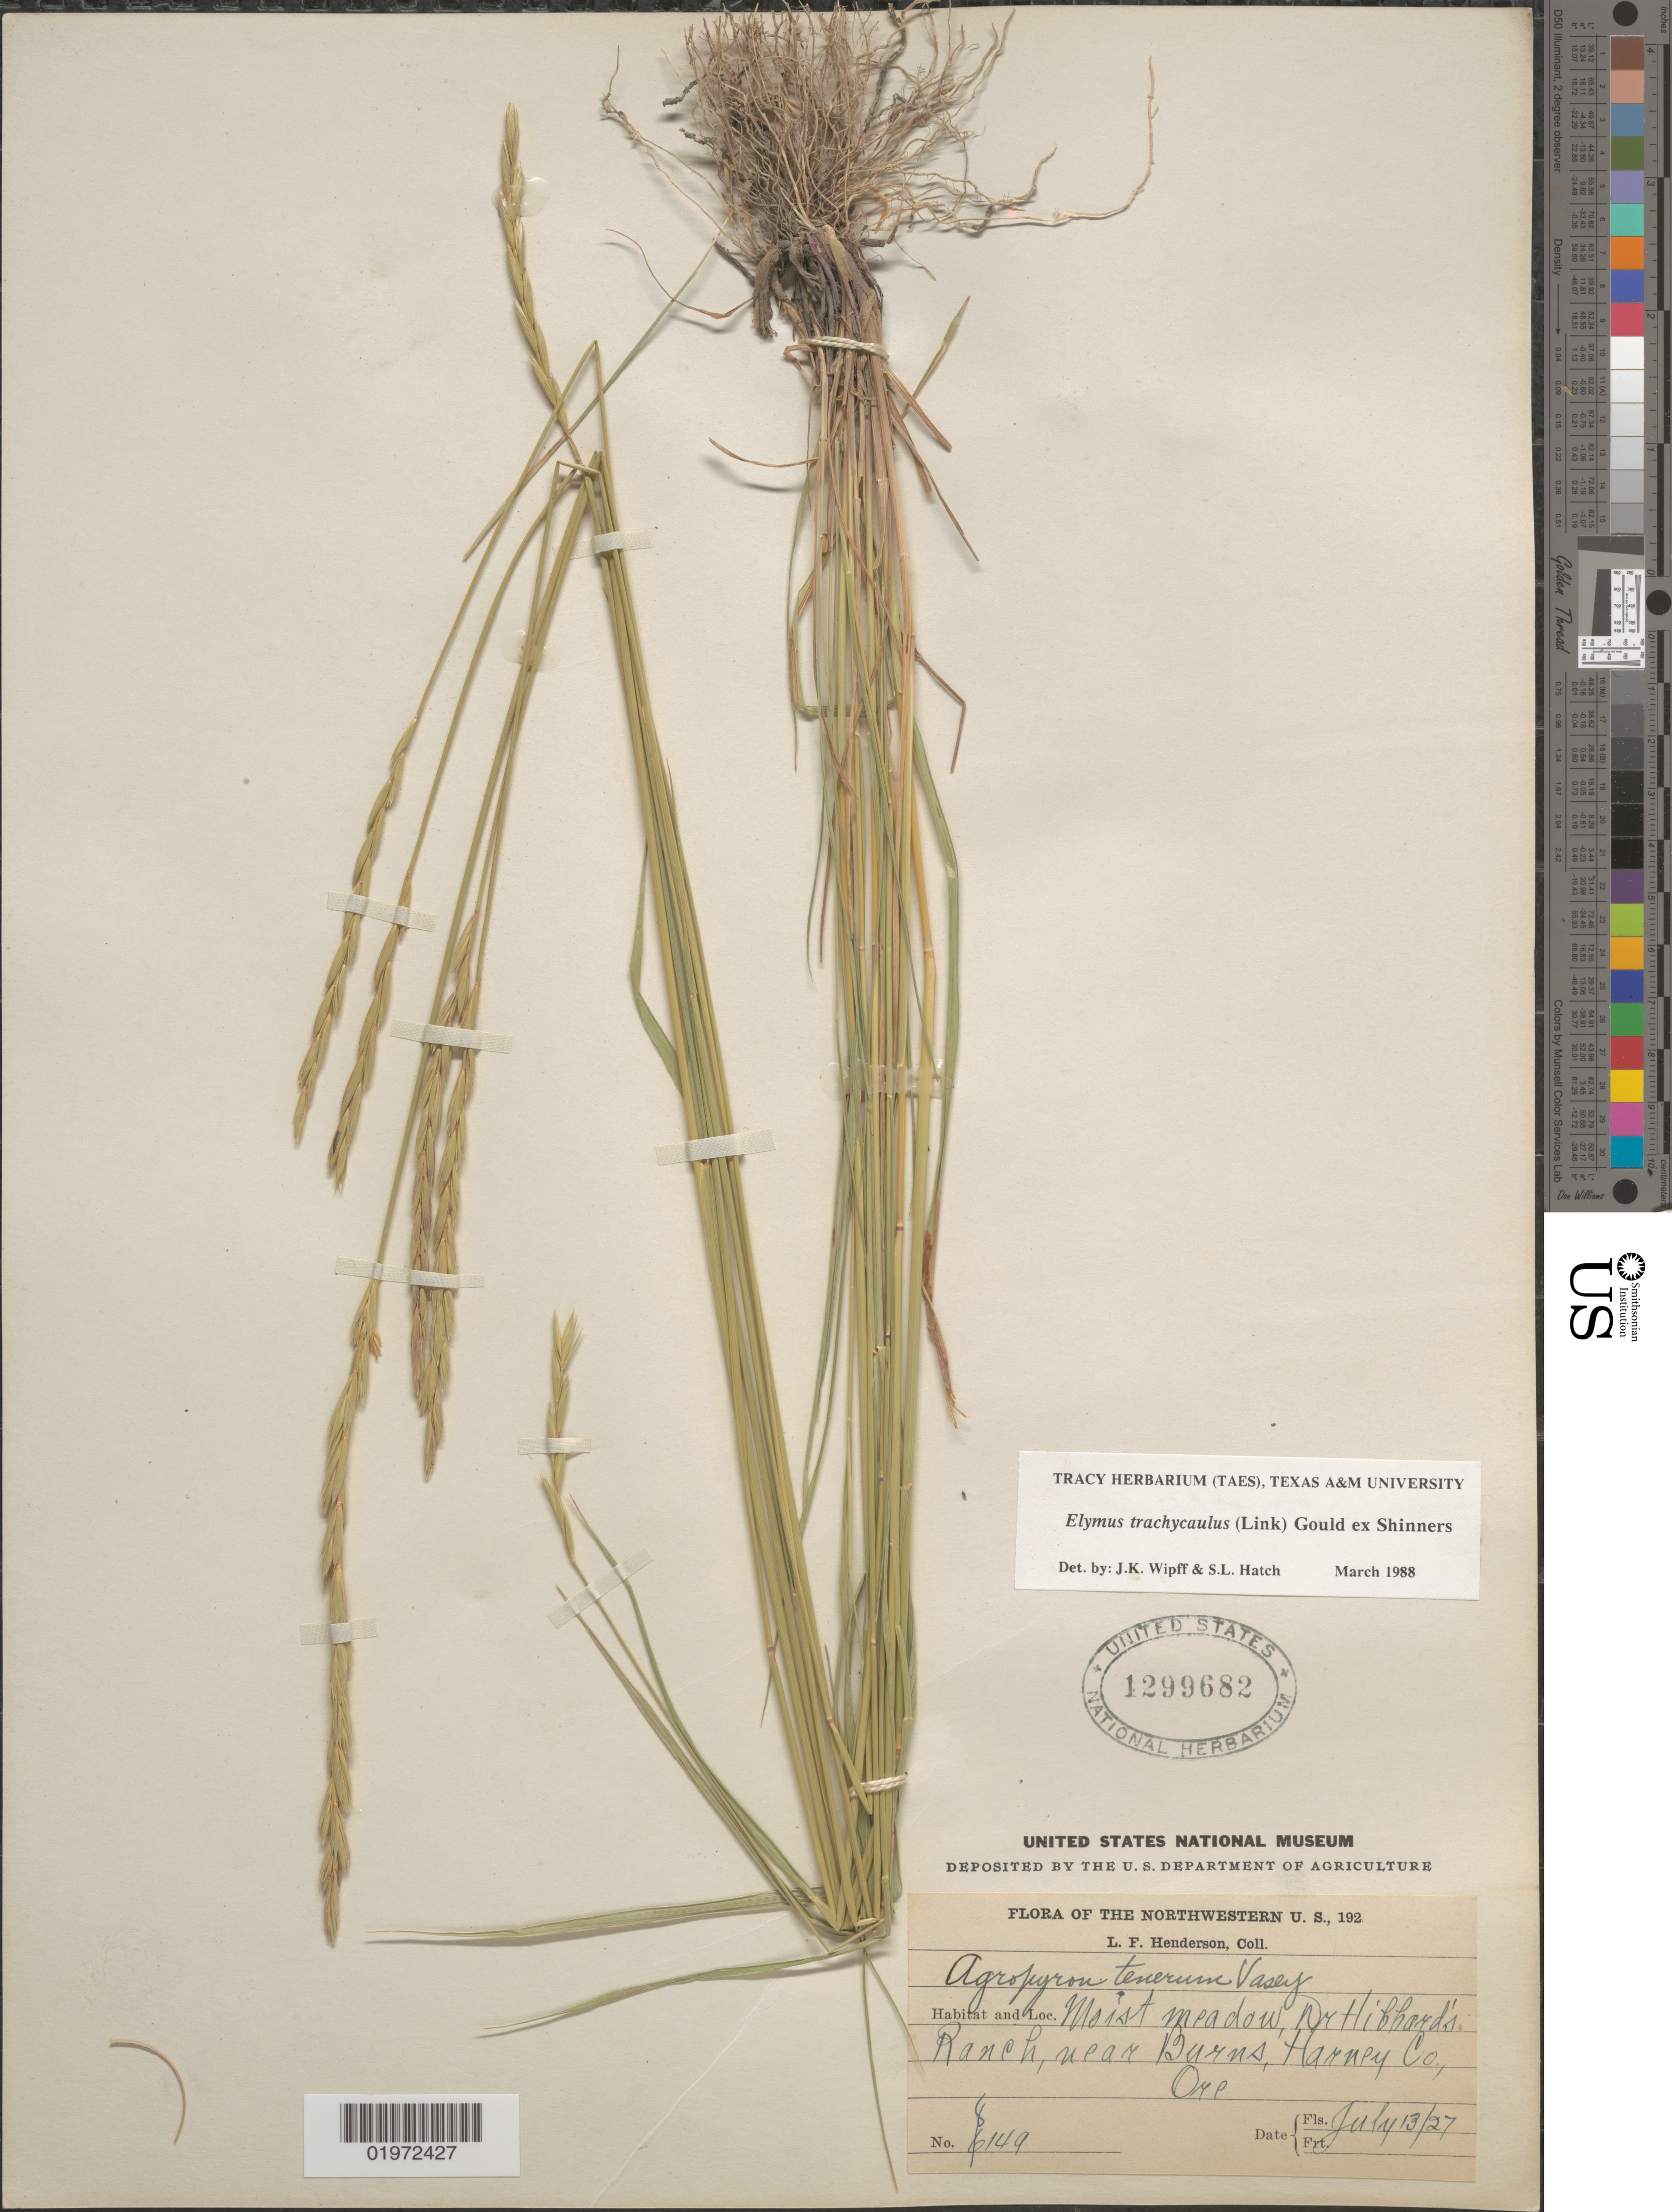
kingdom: Plantae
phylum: Tracheophyta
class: Liliopsida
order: Poales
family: Poaceae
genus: Elymus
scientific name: Elymus trachycaulus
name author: (Link) Gould ex Shinners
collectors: L. Henderson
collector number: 8149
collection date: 1927-07-13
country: United States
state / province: Oregon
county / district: Harney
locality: Northwestern U. S. Moist meadow, Dr Hibbard's Ranch, near Burns, Harney Co.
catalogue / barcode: US 1299682